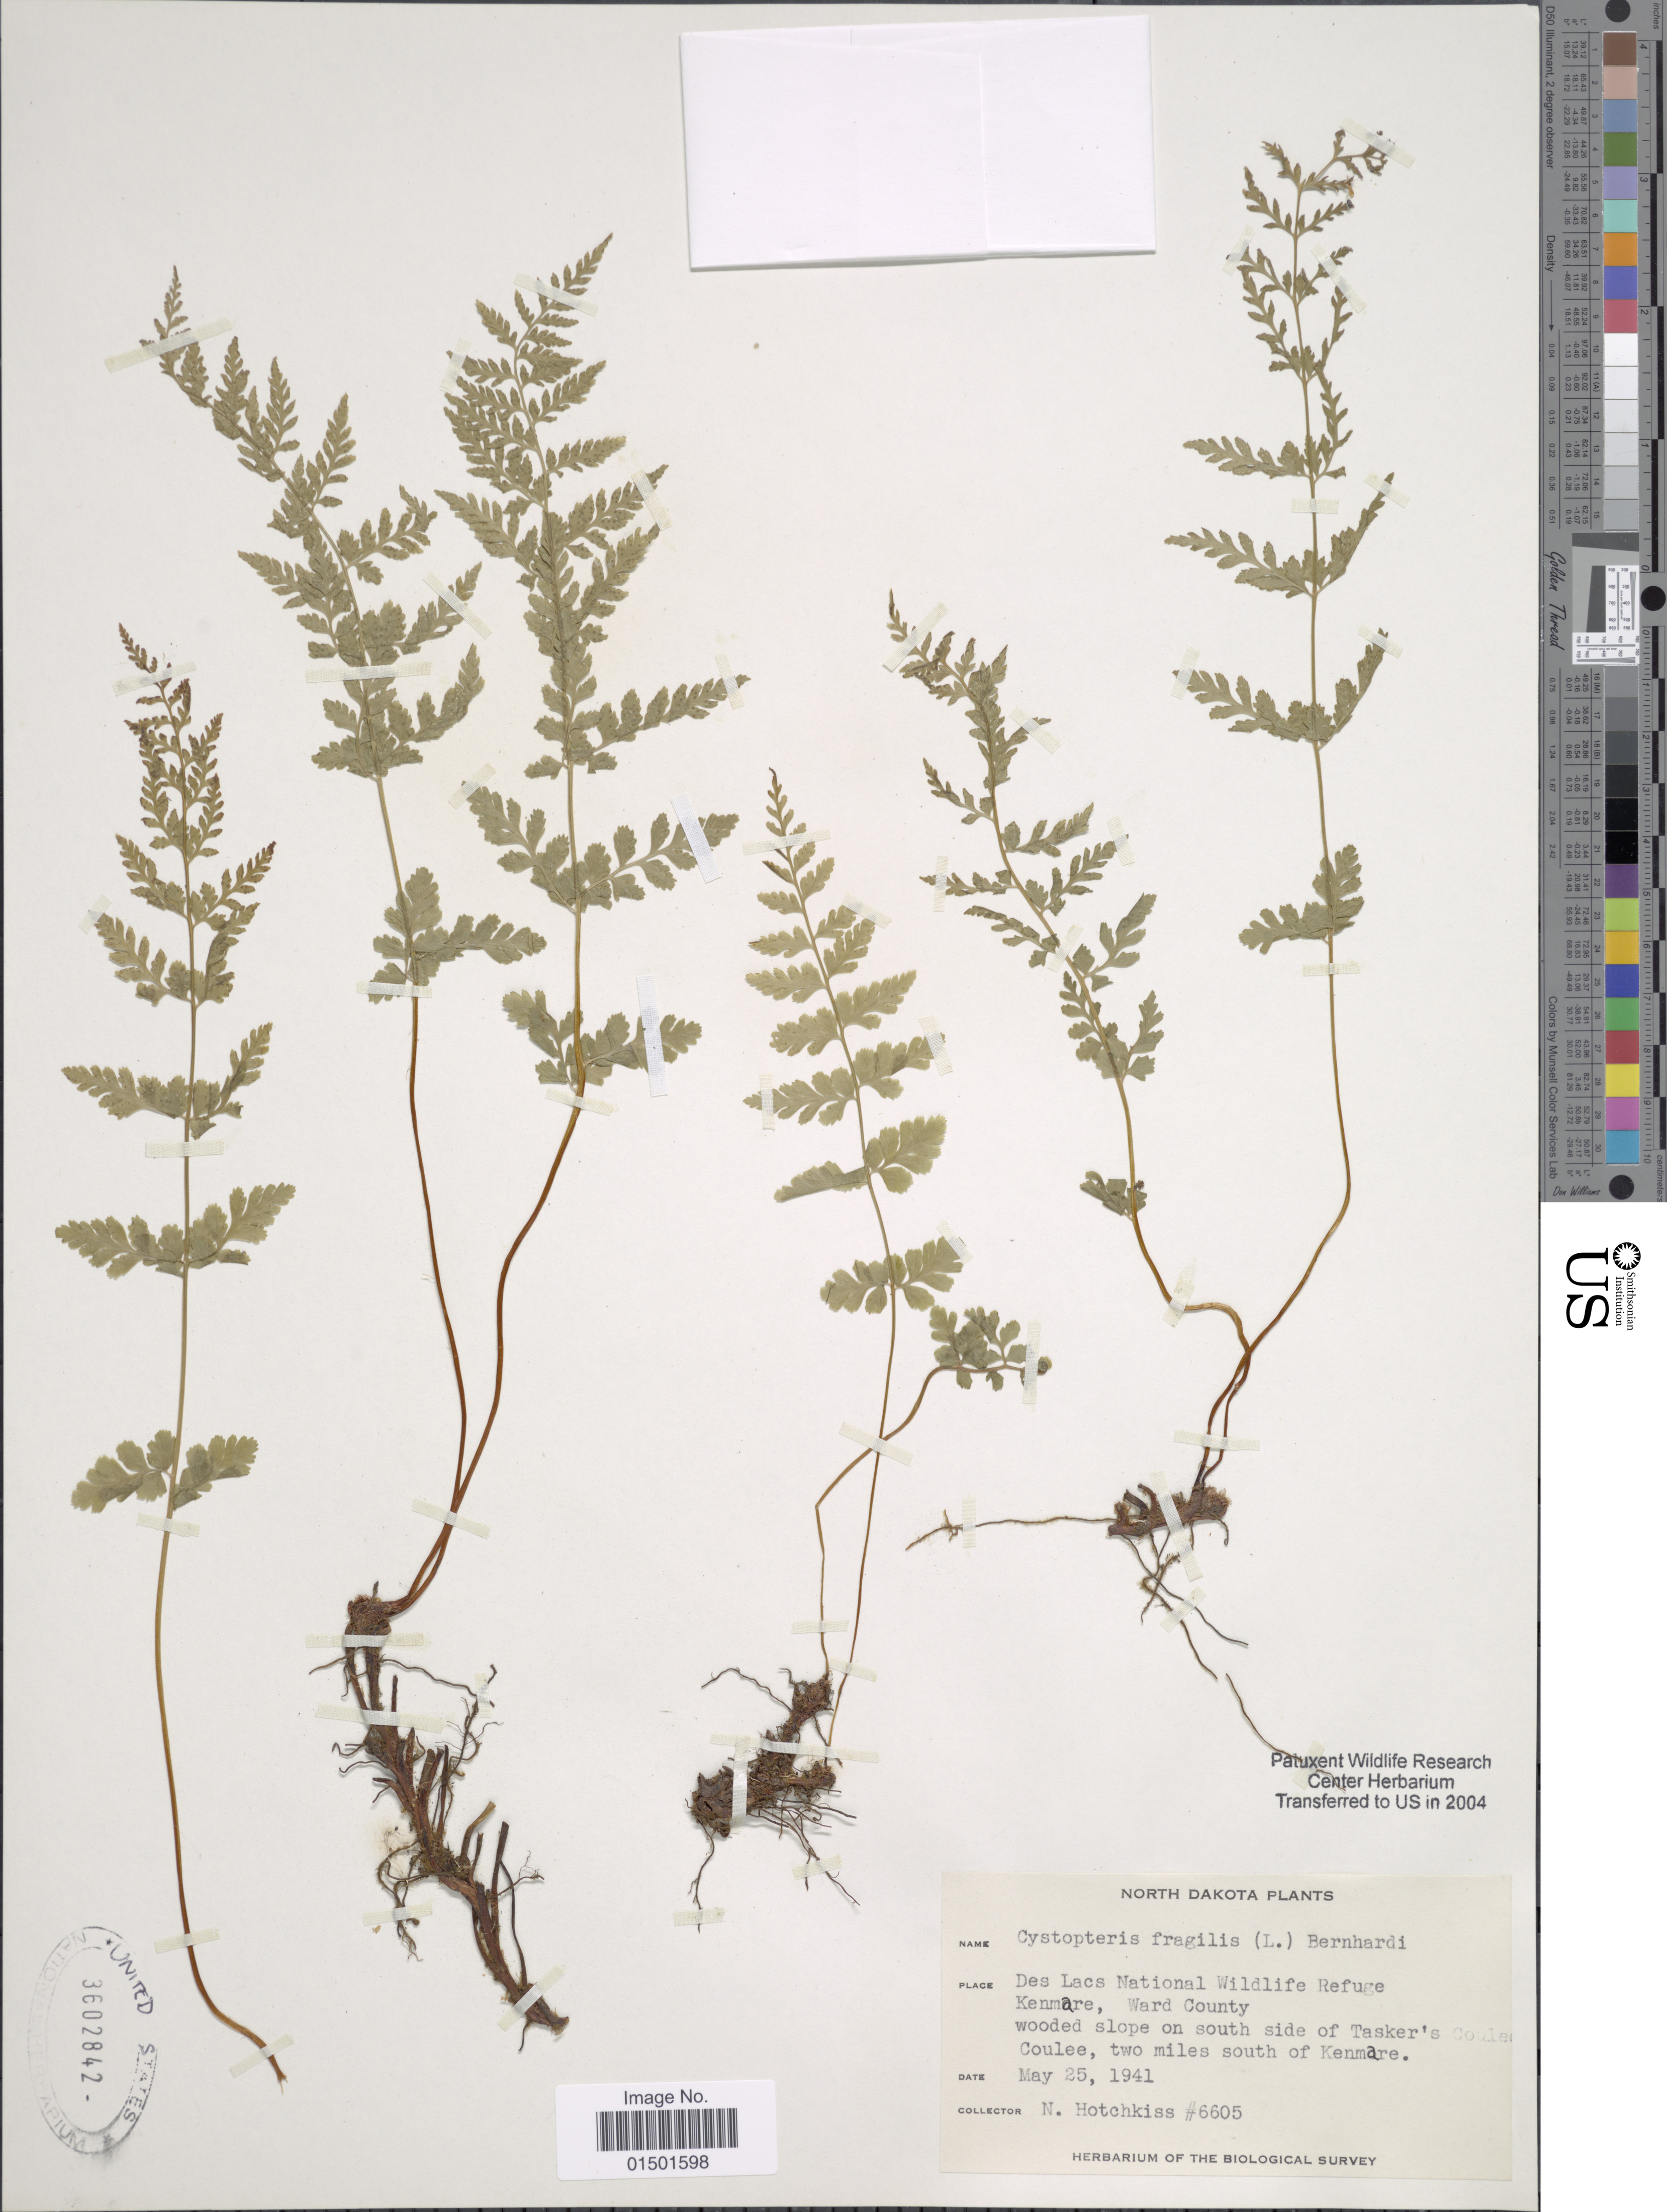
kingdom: Plantae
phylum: Tracheophyta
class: Polypodiopsida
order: Polypodiales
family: Cystopteridaceae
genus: Cystopteris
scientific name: Cystopteris fragilis var. fragilis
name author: (L.) Bernh.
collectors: N. Hotchkiss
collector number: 6605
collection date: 1941-05-25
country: United States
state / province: North Dakota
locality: Des Laces National Wildlife Refuge Kenmare, Ward County. wooded slope on south side of Tasker's Coulee, two miles south of Kenmare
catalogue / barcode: US 3602842